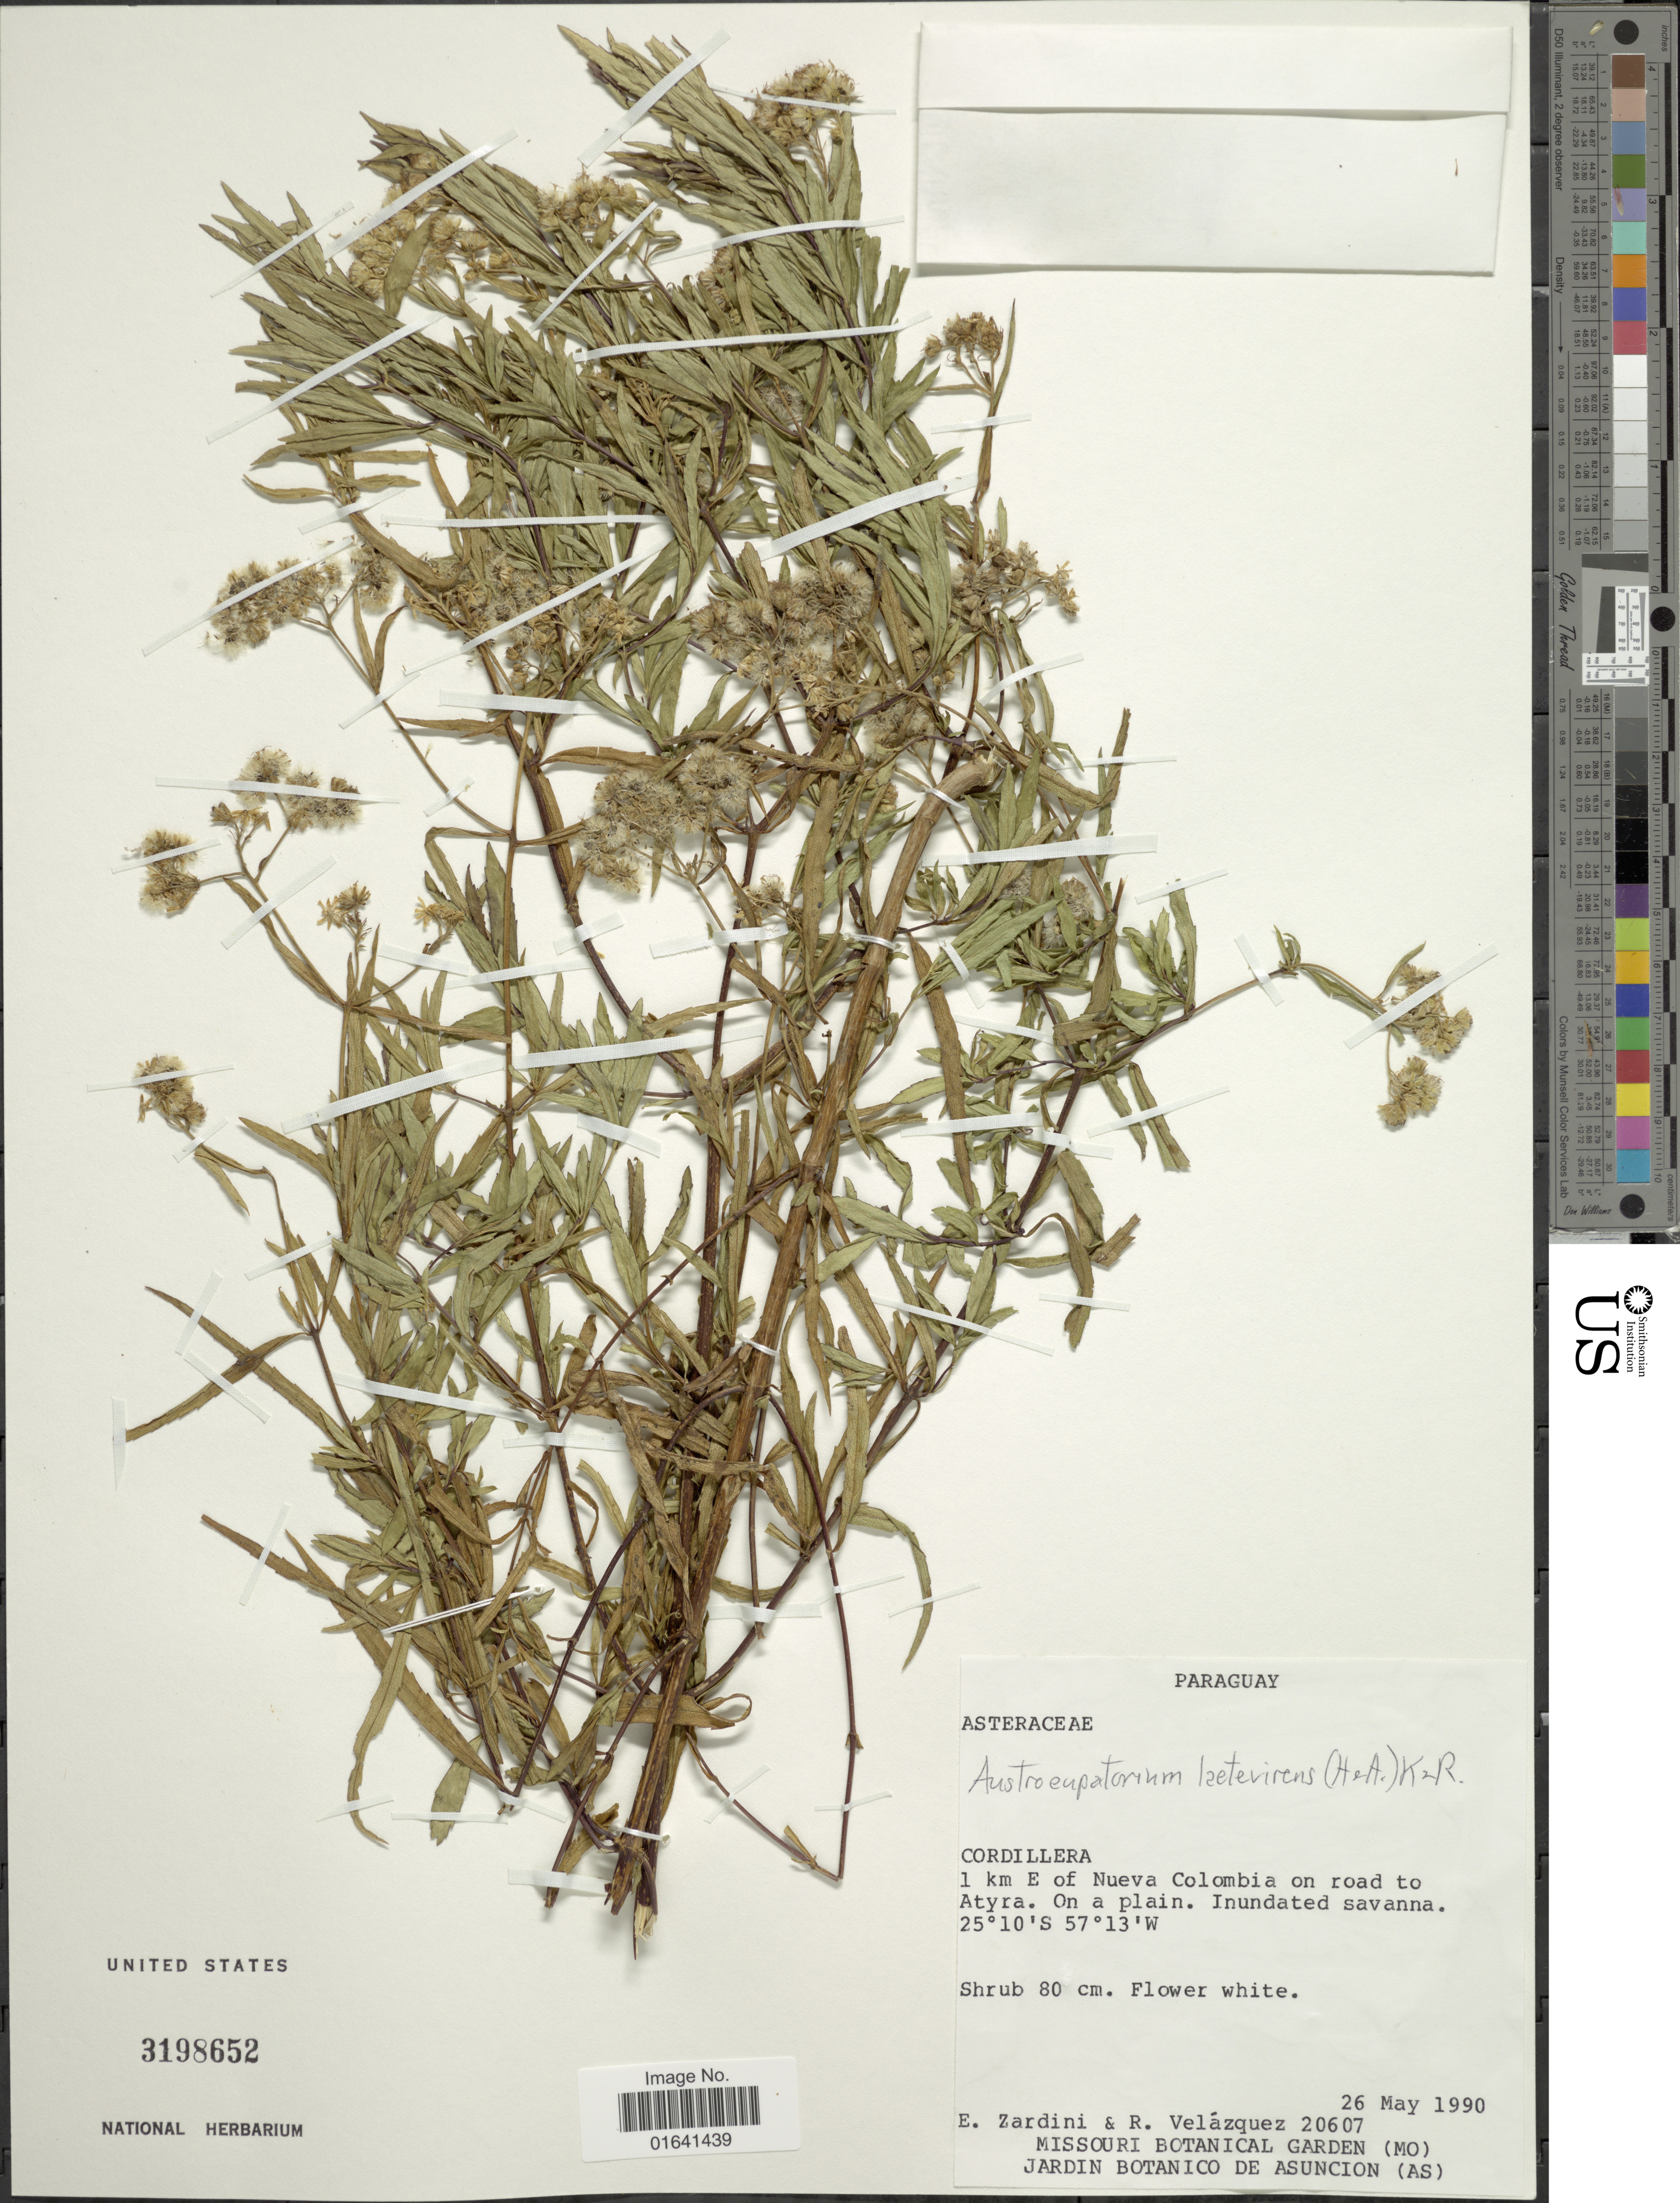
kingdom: Plantae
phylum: Tracheophyta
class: Magnoliopsida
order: Asterales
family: Asteraceae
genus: Austroeupatorium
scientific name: Austroeupatorium laete-virens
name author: (Hook. & Arn.) R.M. King & H. Rob.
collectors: E. M. Zardini & R. Velázquez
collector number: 20607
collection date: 1990-05-26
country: Paraguay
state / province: Cordillera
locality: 1 km E of Nueva Colombia on road to Atyra. On a plain. Inundated savanna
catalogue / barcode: US 3198652